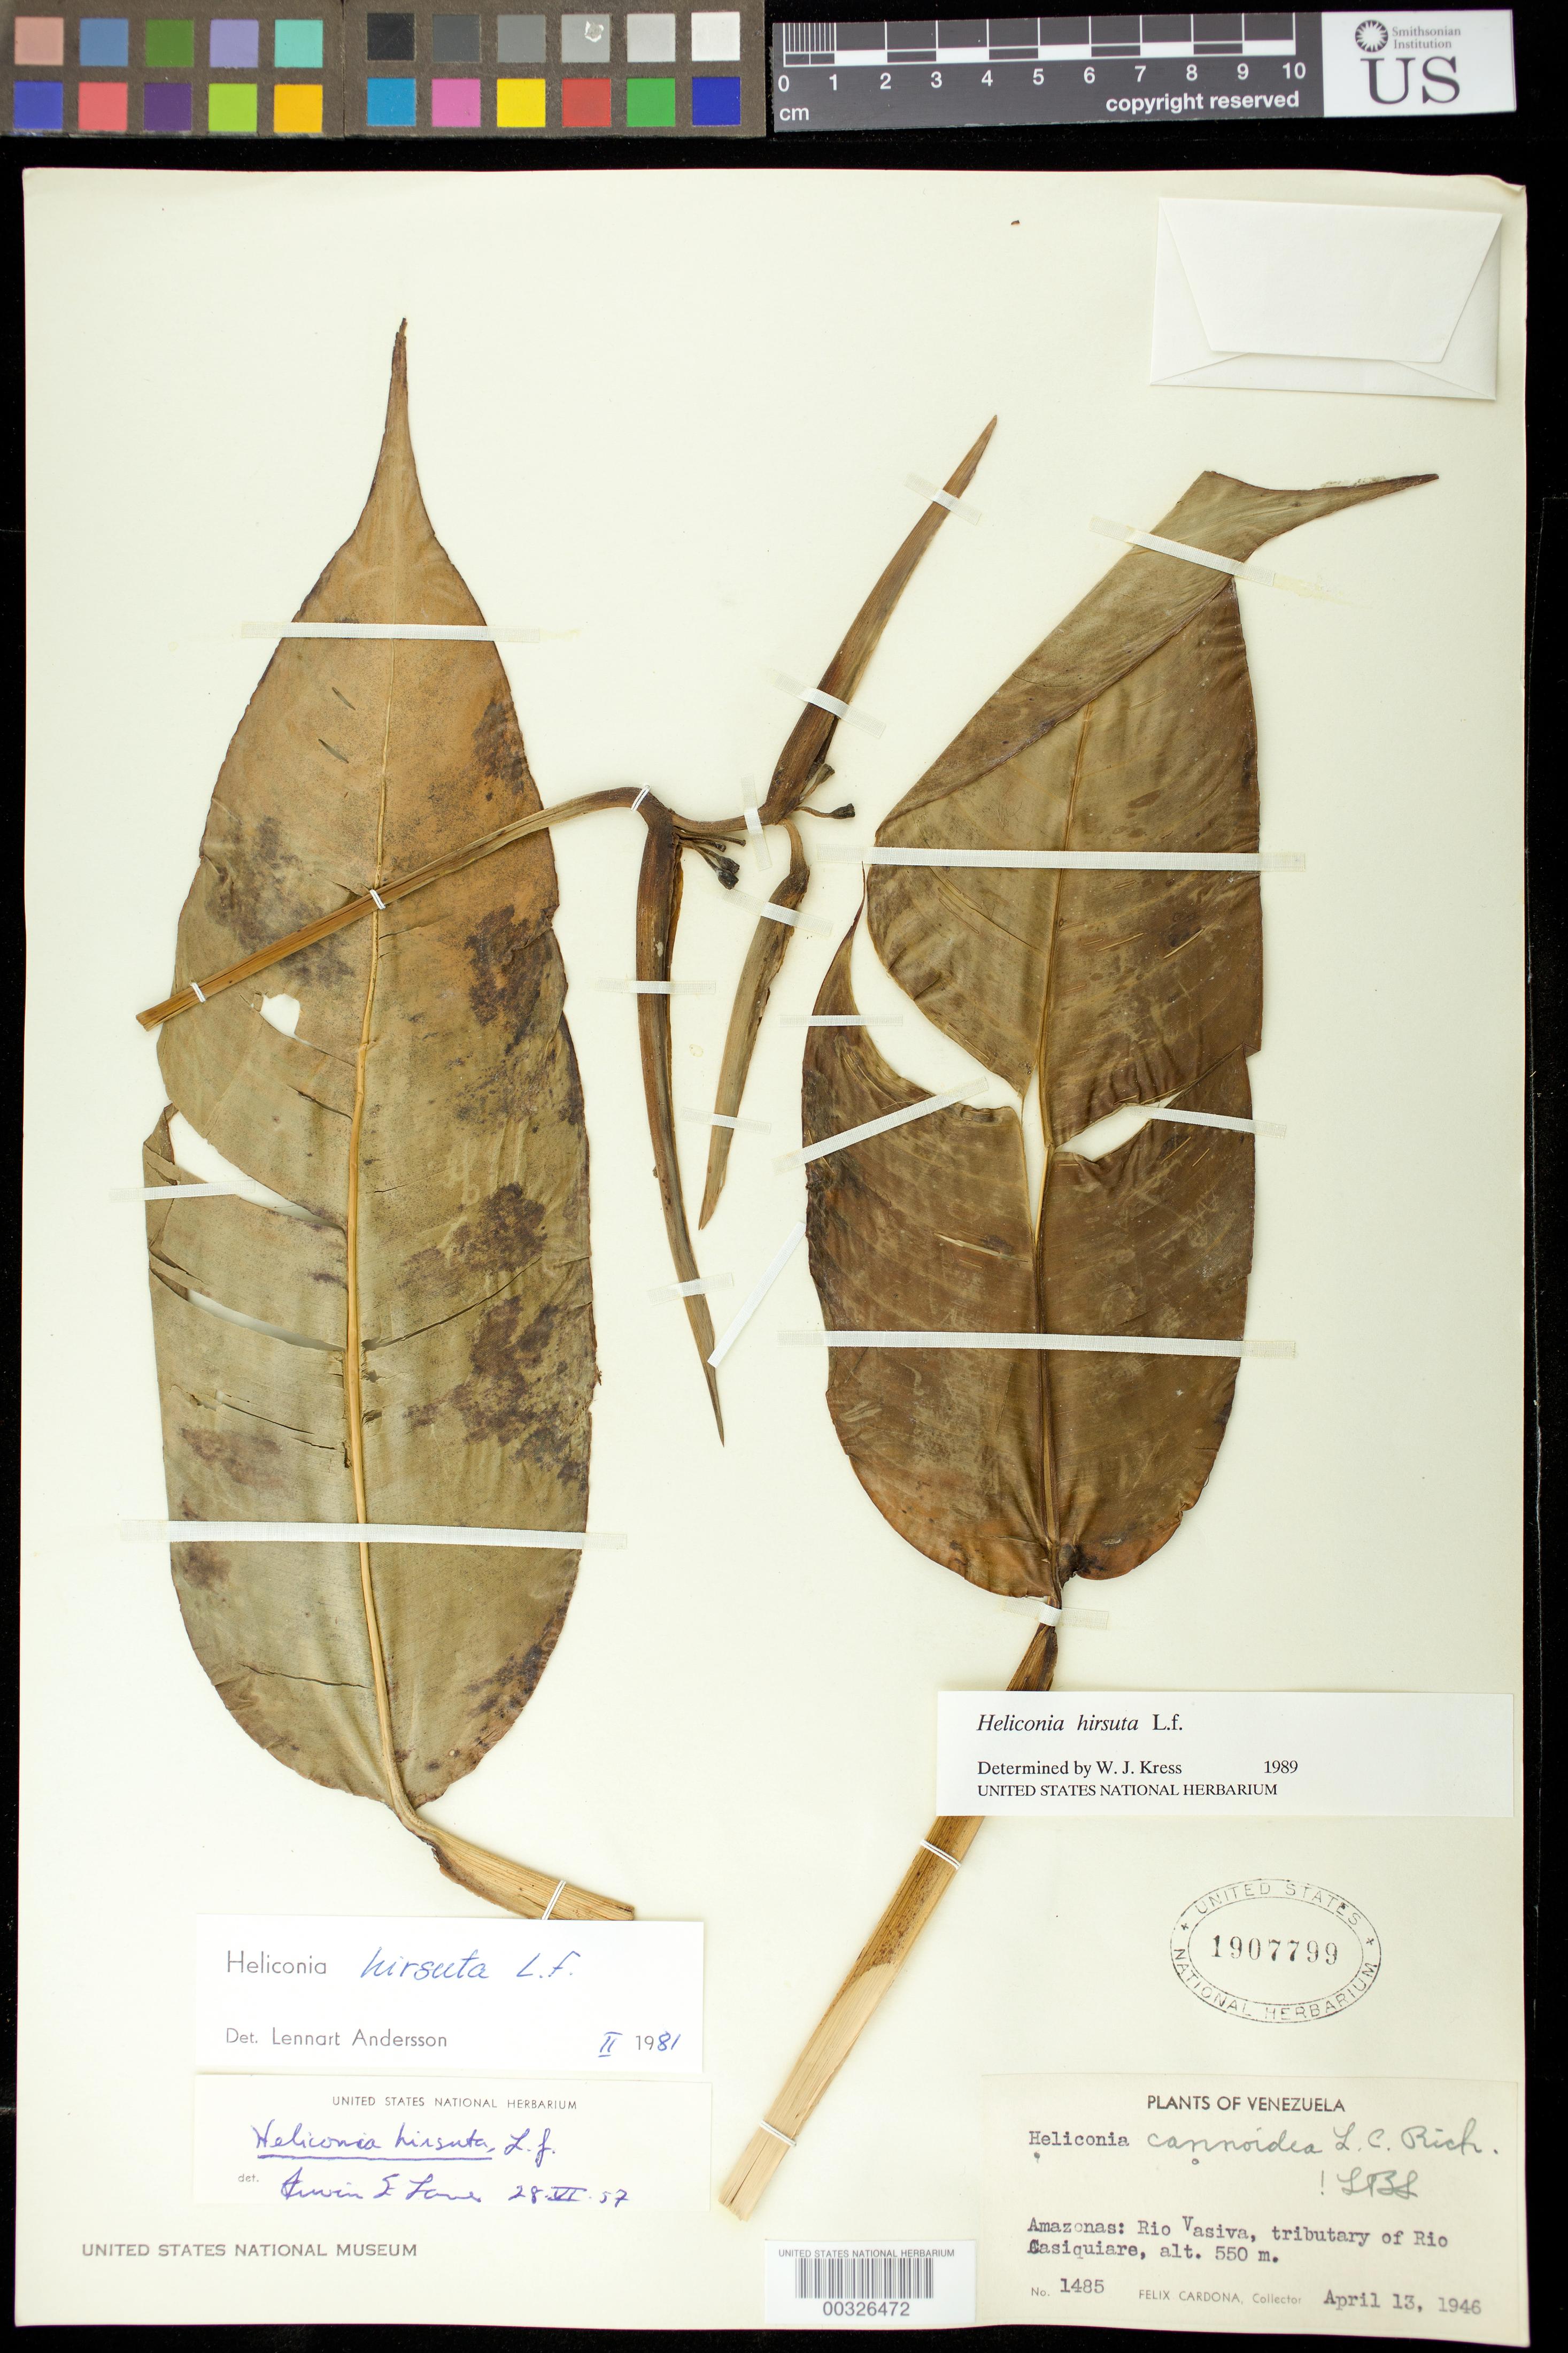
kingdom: Plantae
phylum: Tracheophyta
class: Liliopsida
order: Zingiberales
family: Heliconiaceae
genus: Heliconia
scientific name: Heliconia hirsuta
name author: L. f.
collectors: F. Cardona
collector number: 1485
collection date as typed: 13 Apr 1946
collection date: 1946-04-13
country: Venezuela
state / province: Amazonas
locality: Rio vasiva, tributary of rio casiquiare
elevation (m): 550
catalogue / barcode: US 1907799